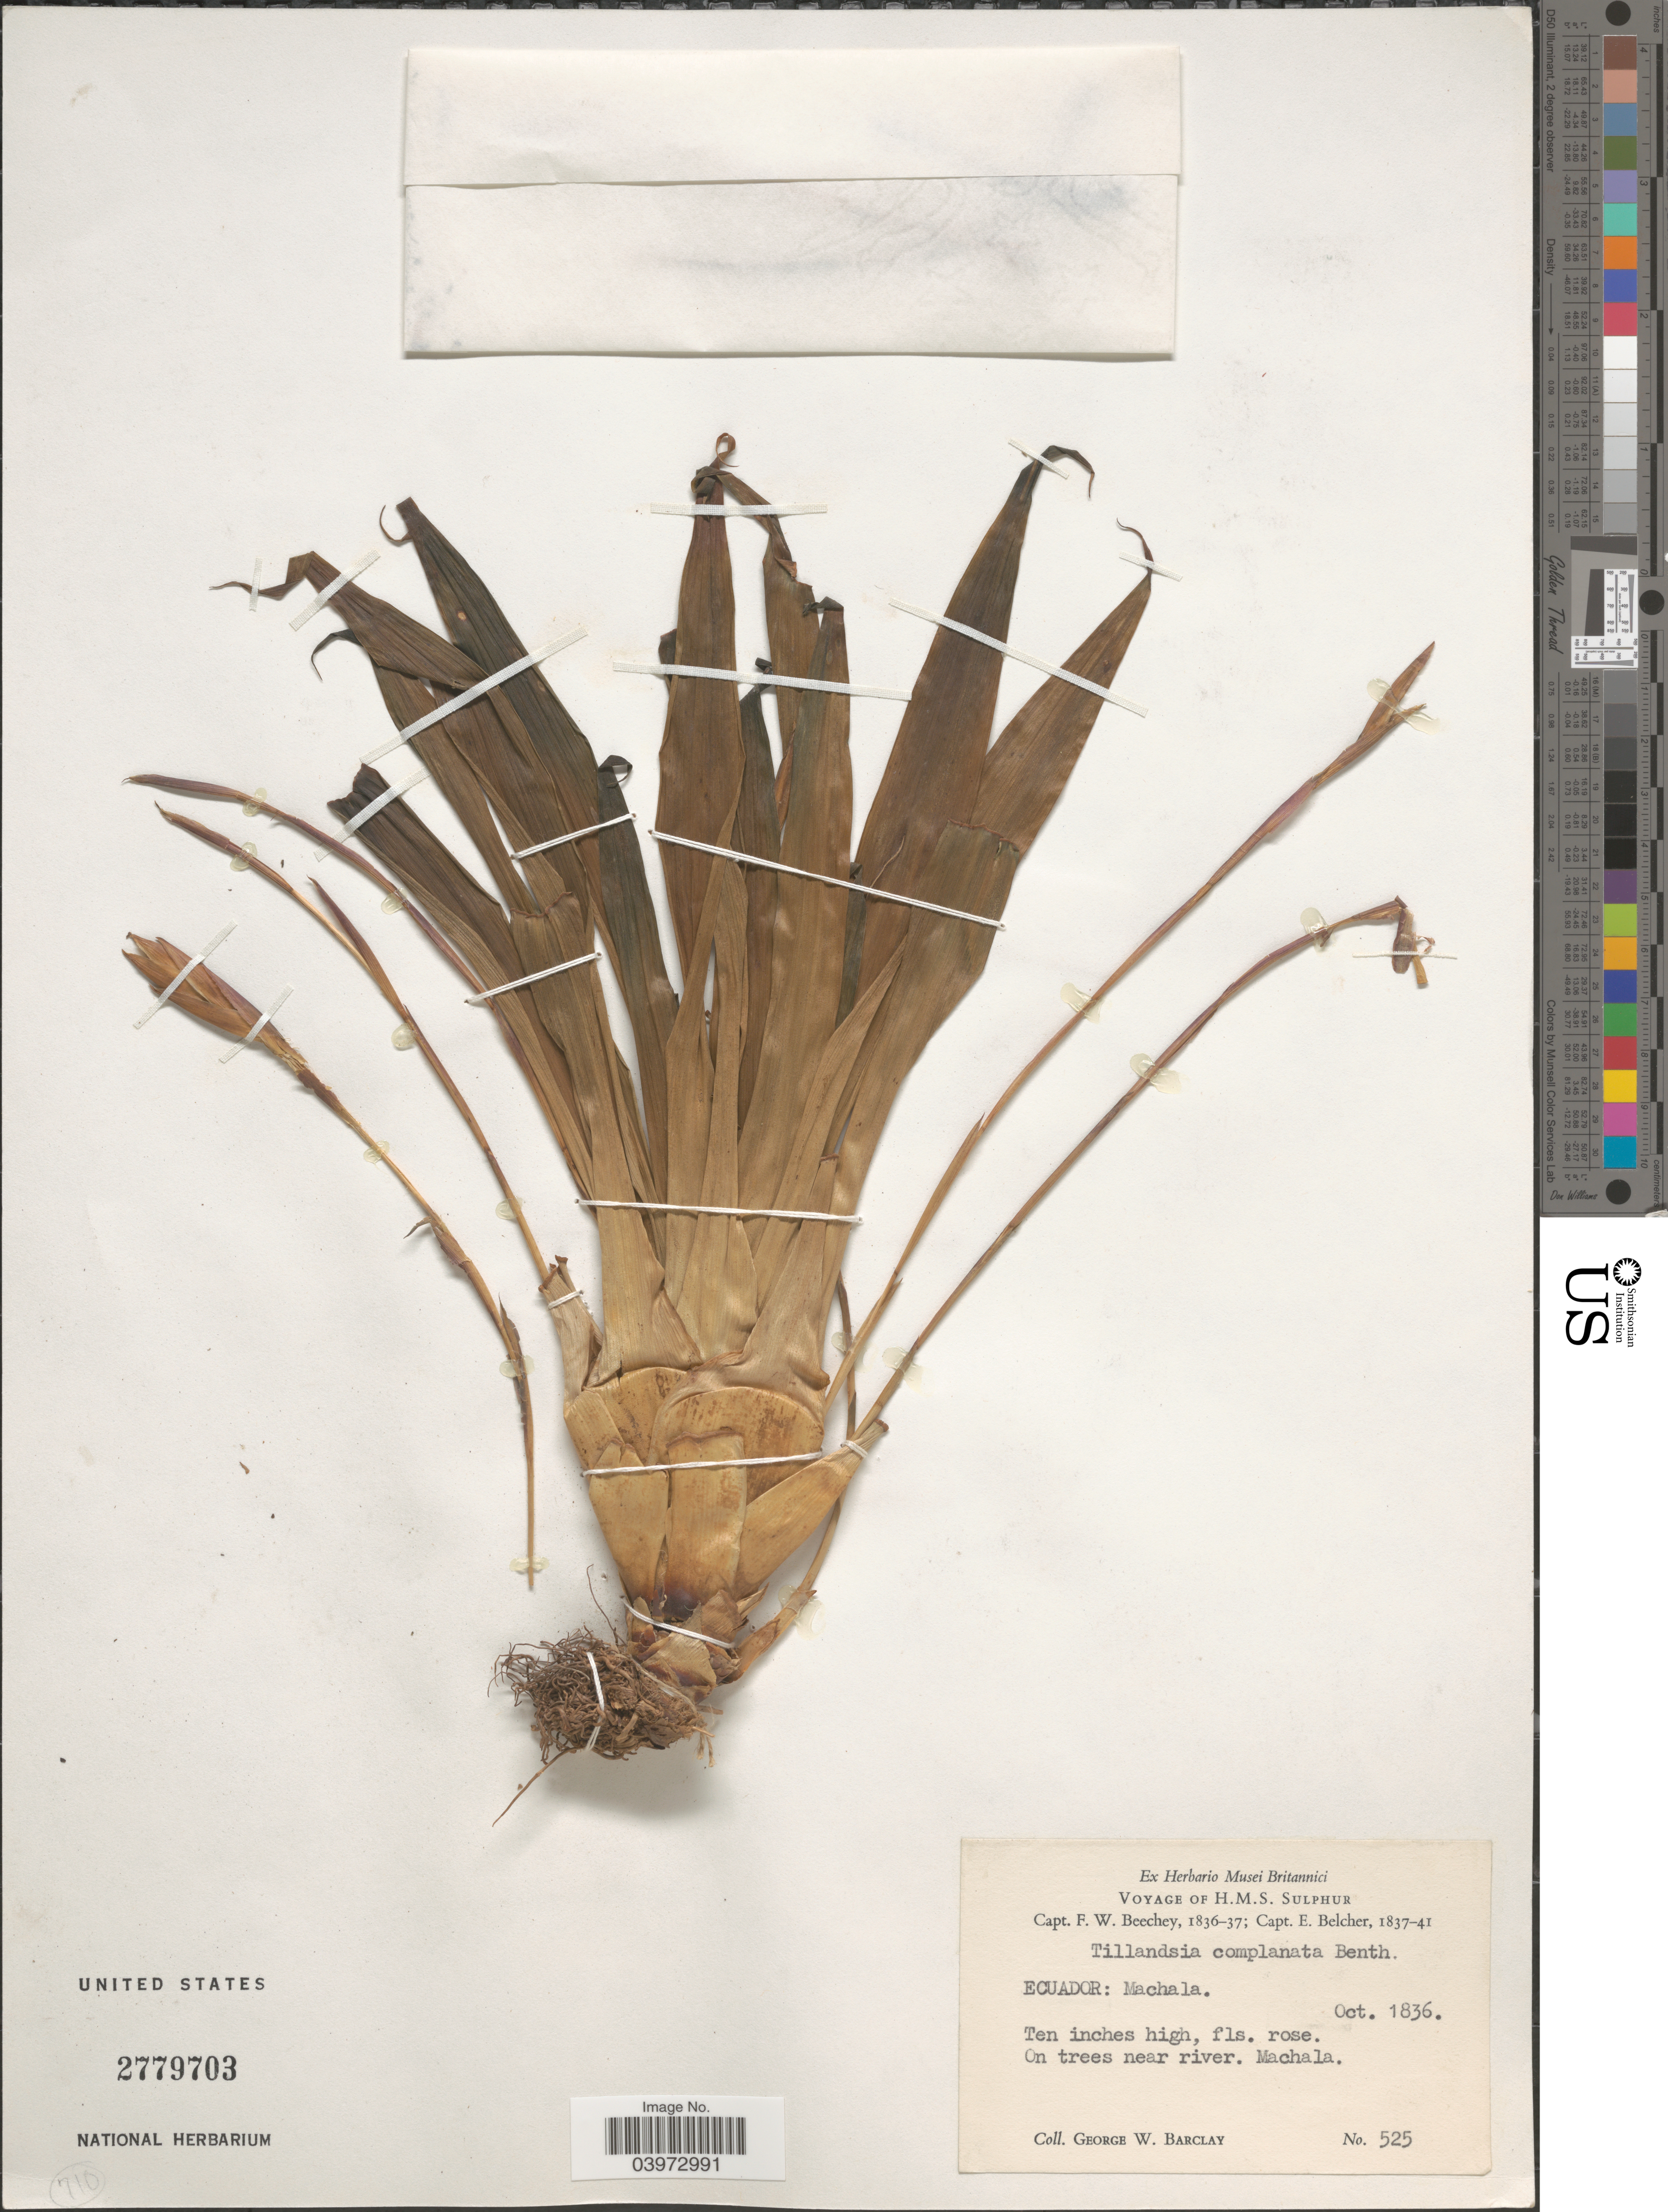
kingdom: Plantae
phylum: Tracheophyta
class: Liliopsida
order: Poales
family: Bromeliaceae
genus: Tillandsia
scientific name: Tillandsia complanata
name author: Benth.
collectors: G. W. Barclay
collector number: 525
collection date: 1836-10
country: Ecuador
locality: Voyage of H.M.S. Sulphur. Machala. On trees near river. Machala.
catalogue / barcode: US 2779703